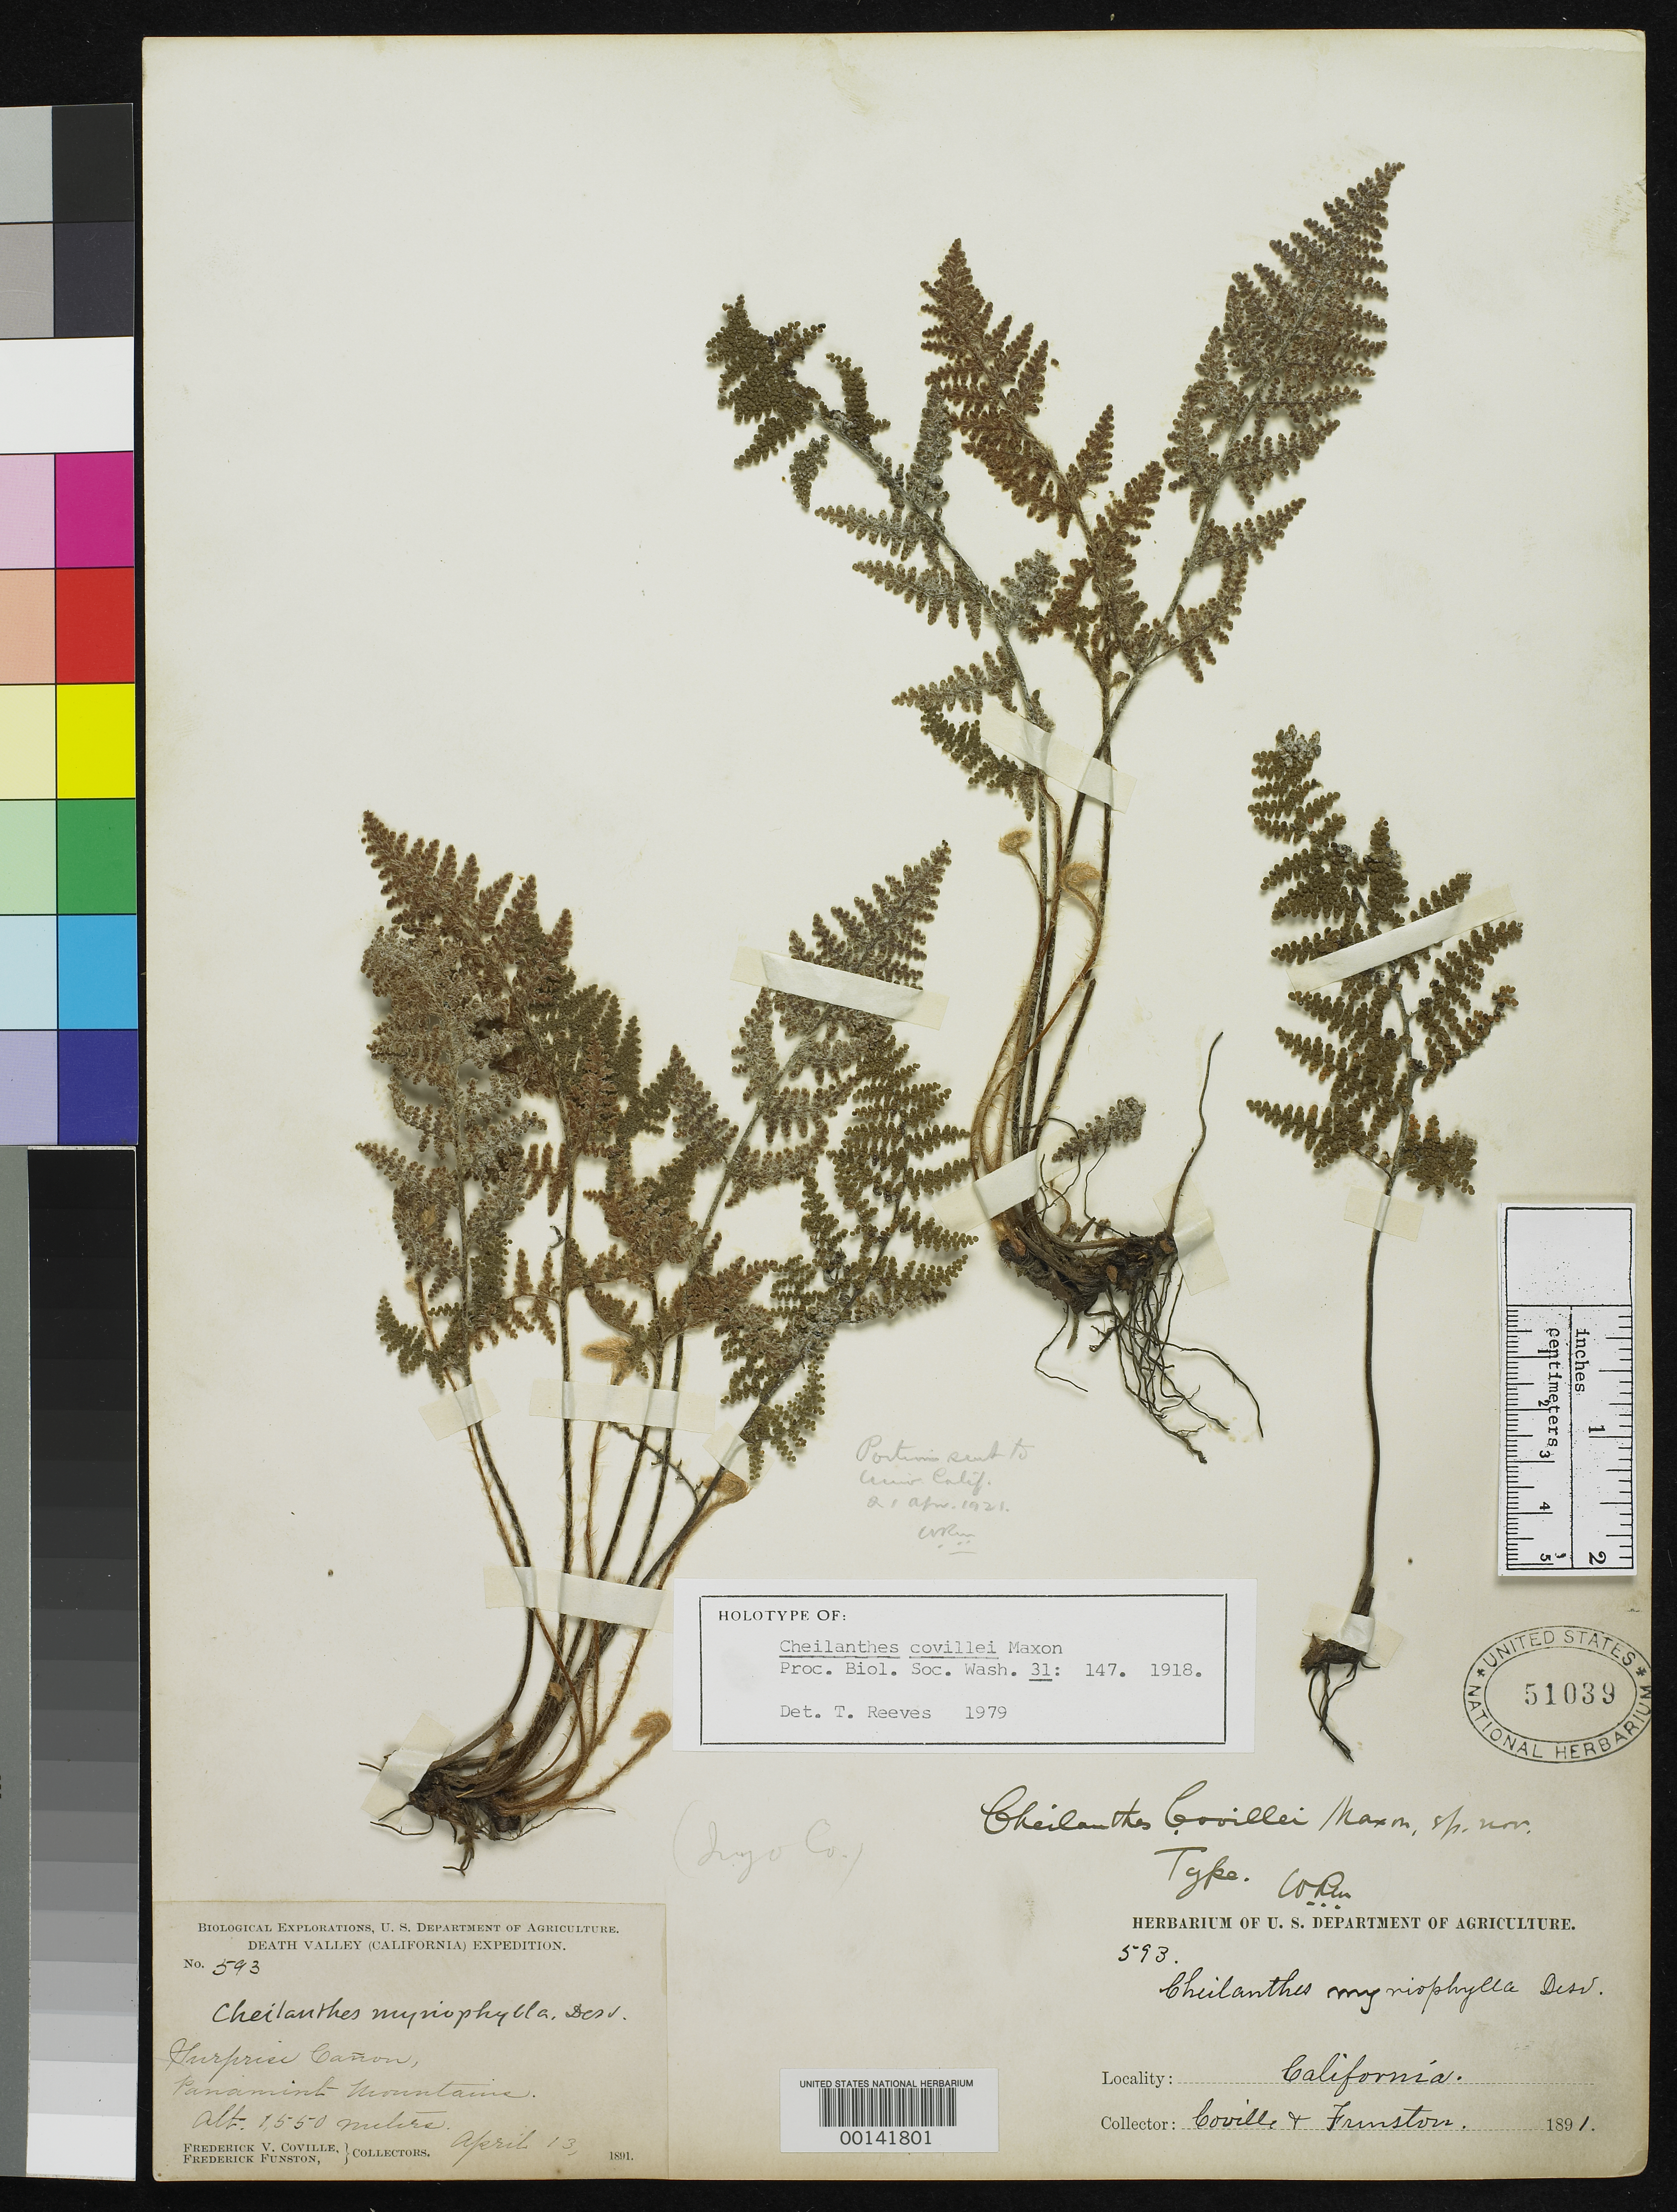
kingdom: Plantae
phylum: Tracheophyta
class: Polypodiopsida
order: Polypodiales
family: Pteridaceae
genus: Cheilanthes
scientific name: Cheilanthes covillei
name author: Maxon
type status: Type Collection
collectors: F. V. Coville & F. Funston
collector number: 593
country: United States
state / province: California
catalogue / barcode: US 51039